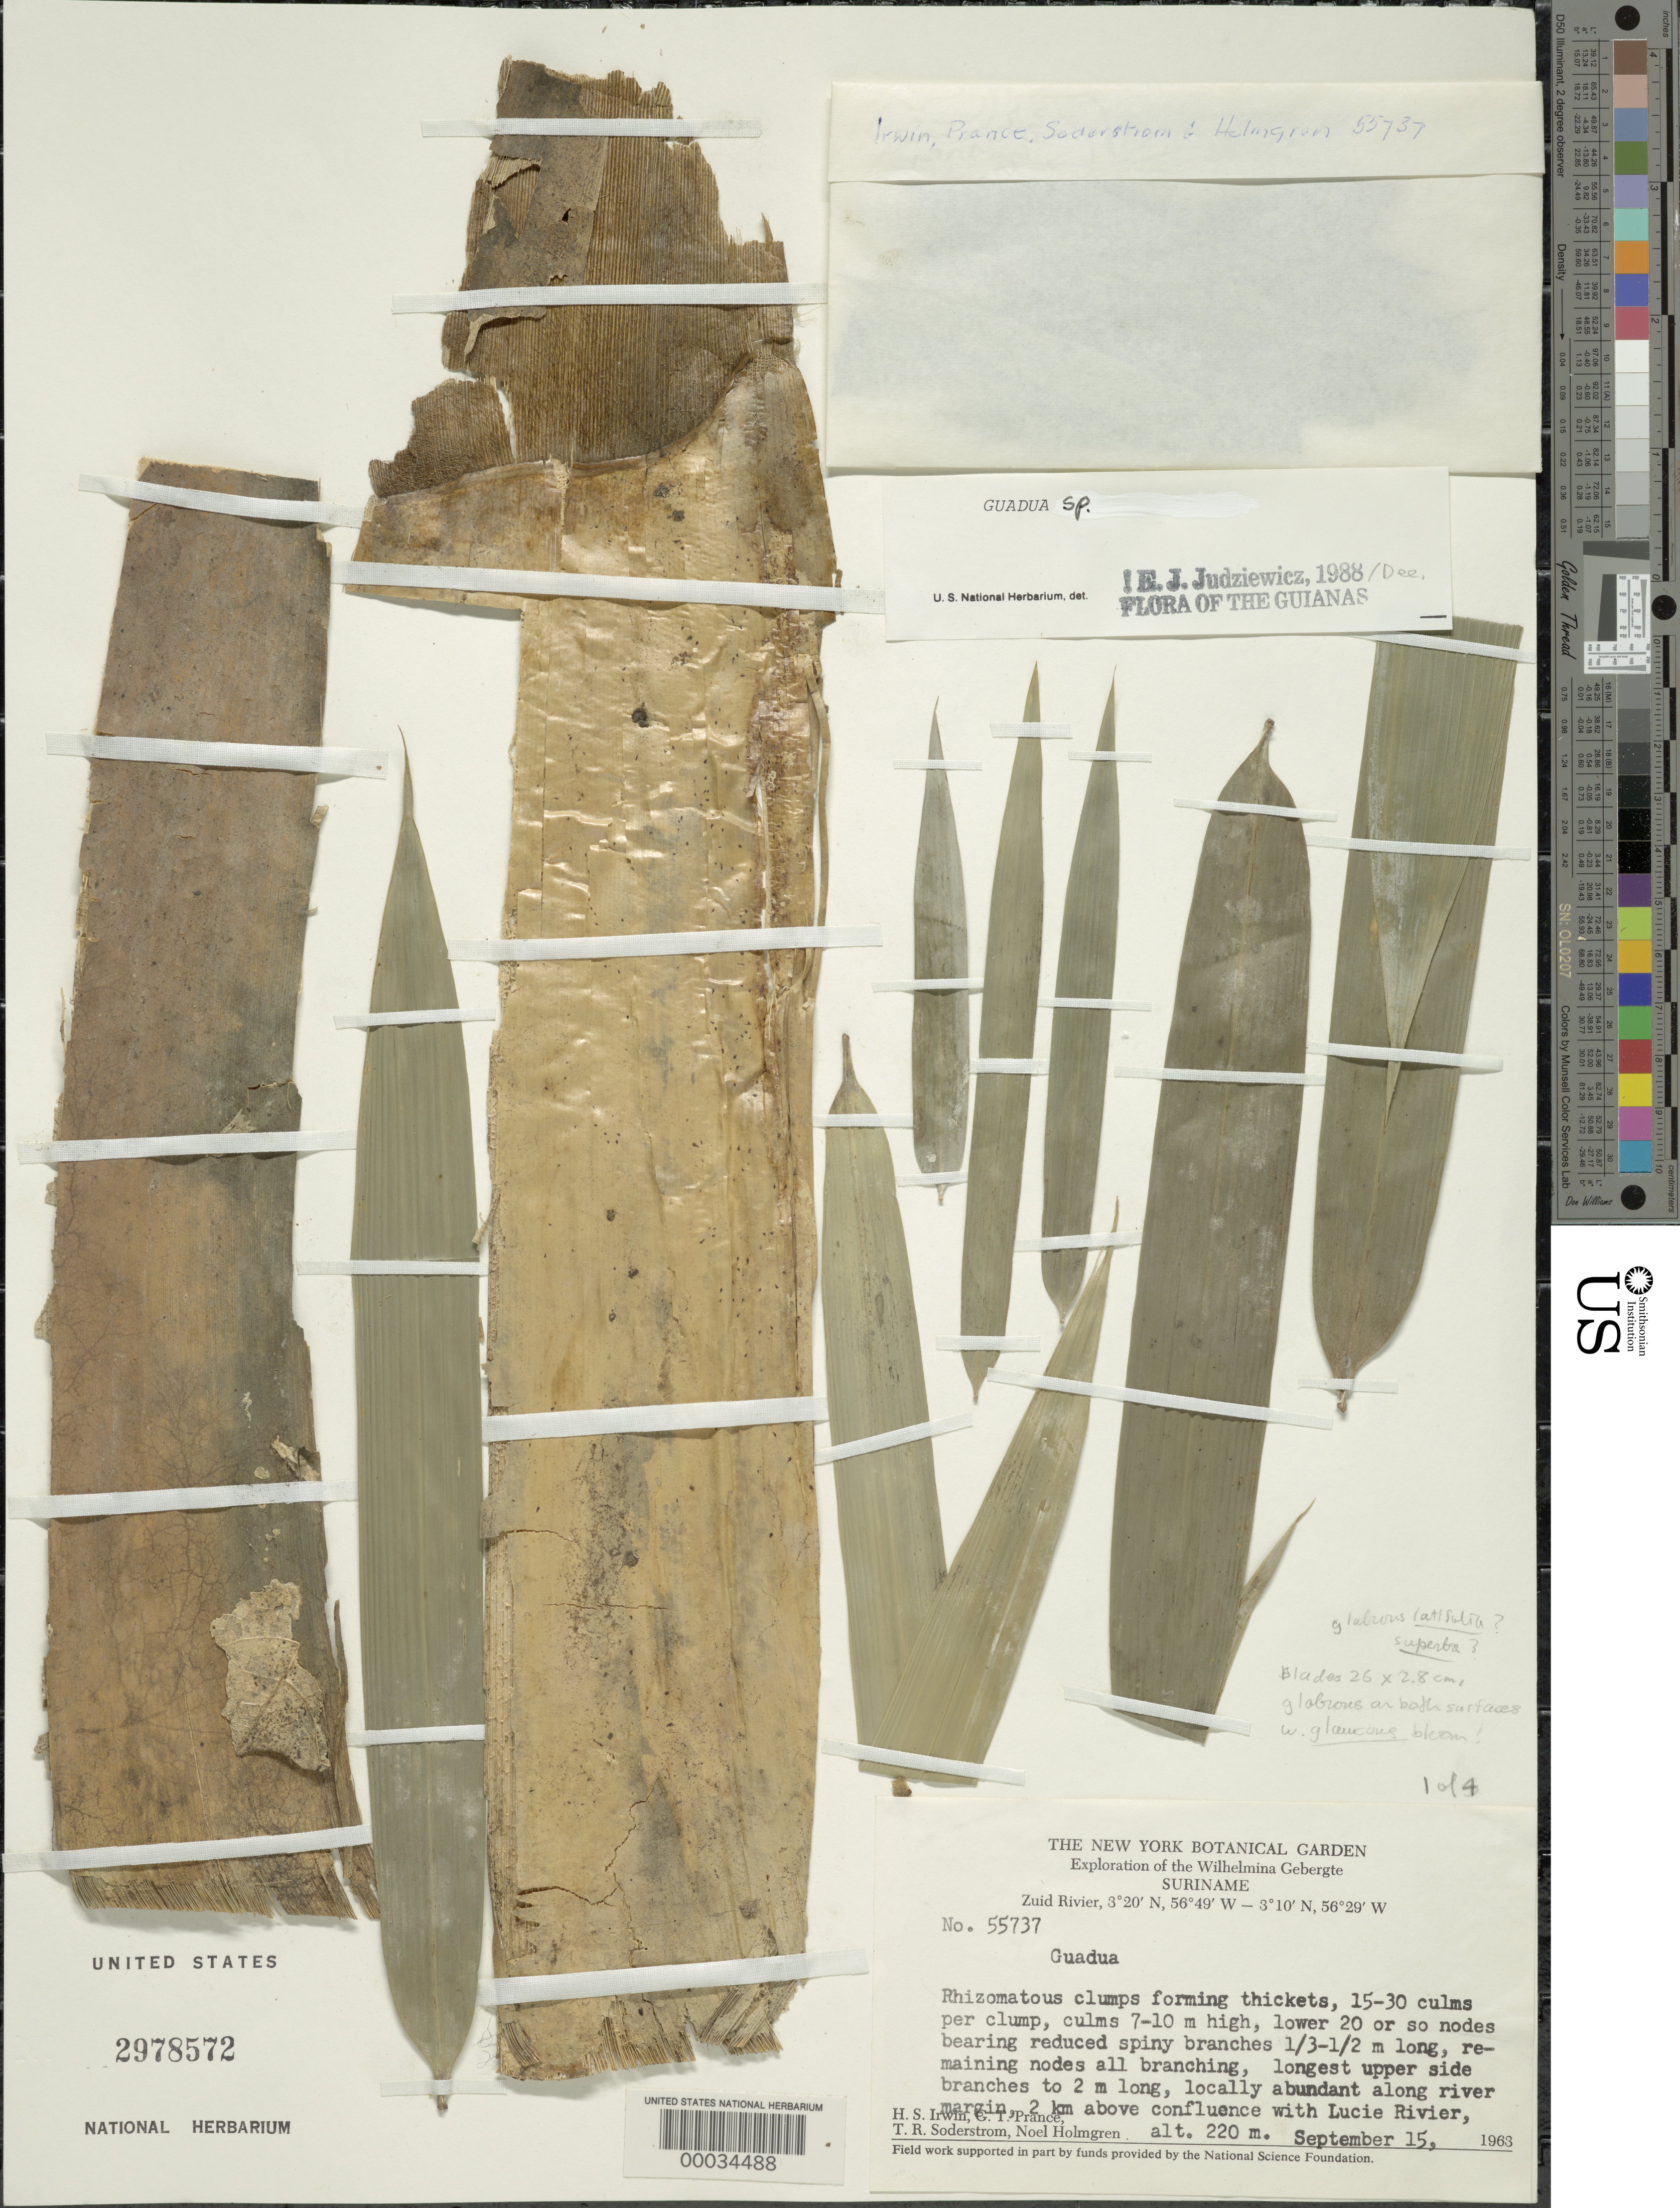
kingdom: Plantae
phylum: Tracheophyta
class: Liliopsida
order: Poales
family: Poaceae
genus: Guadua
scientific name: Guadua sp.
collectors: H. Irwin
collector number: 55737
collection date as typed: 15 Sep 1963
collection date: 1963-09-15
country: Suriname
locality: Zuid river, lucie river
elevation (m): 220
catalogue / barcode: US 2978572